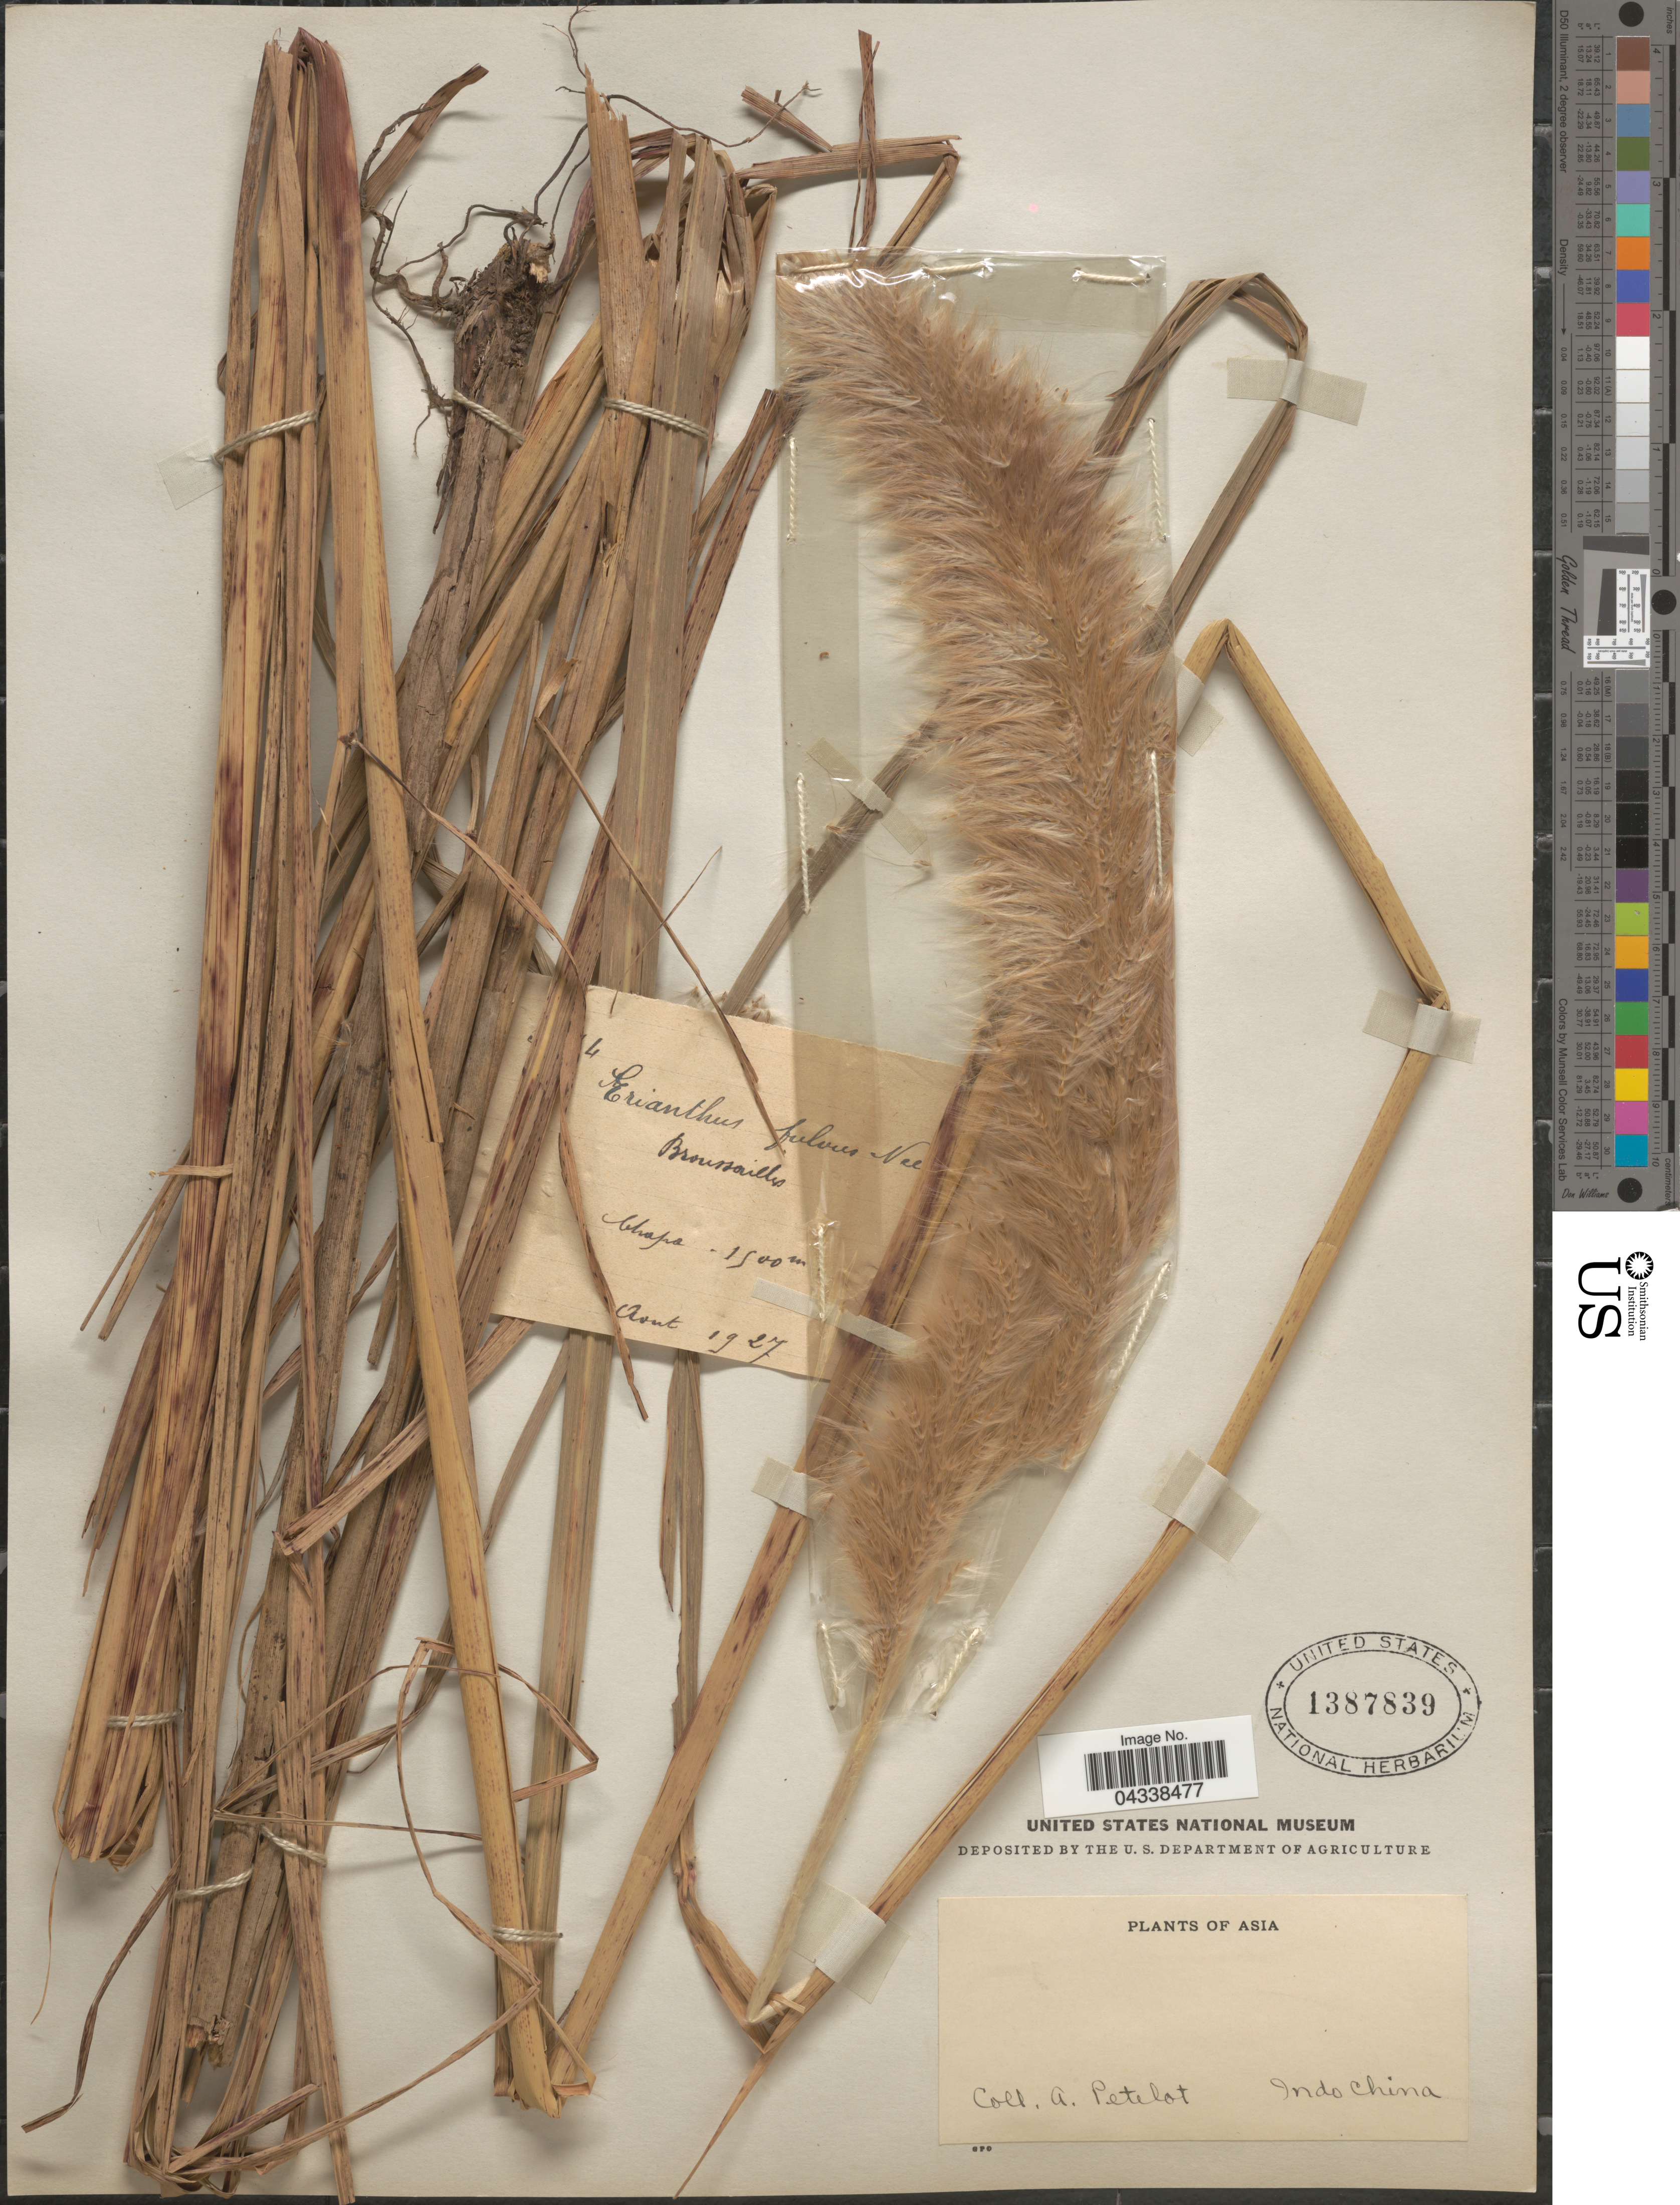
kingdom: Plantae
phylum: Tracheophyta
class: Liliopsida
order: Poales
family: Poaceae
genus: Saccharum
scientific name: Saccharum rufipilum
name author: Steud.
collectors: A. Petelot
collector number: !4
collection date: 1927-08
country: Vietnam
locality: Indo China. Chapa.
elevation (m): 1500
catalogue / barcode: US 1387839